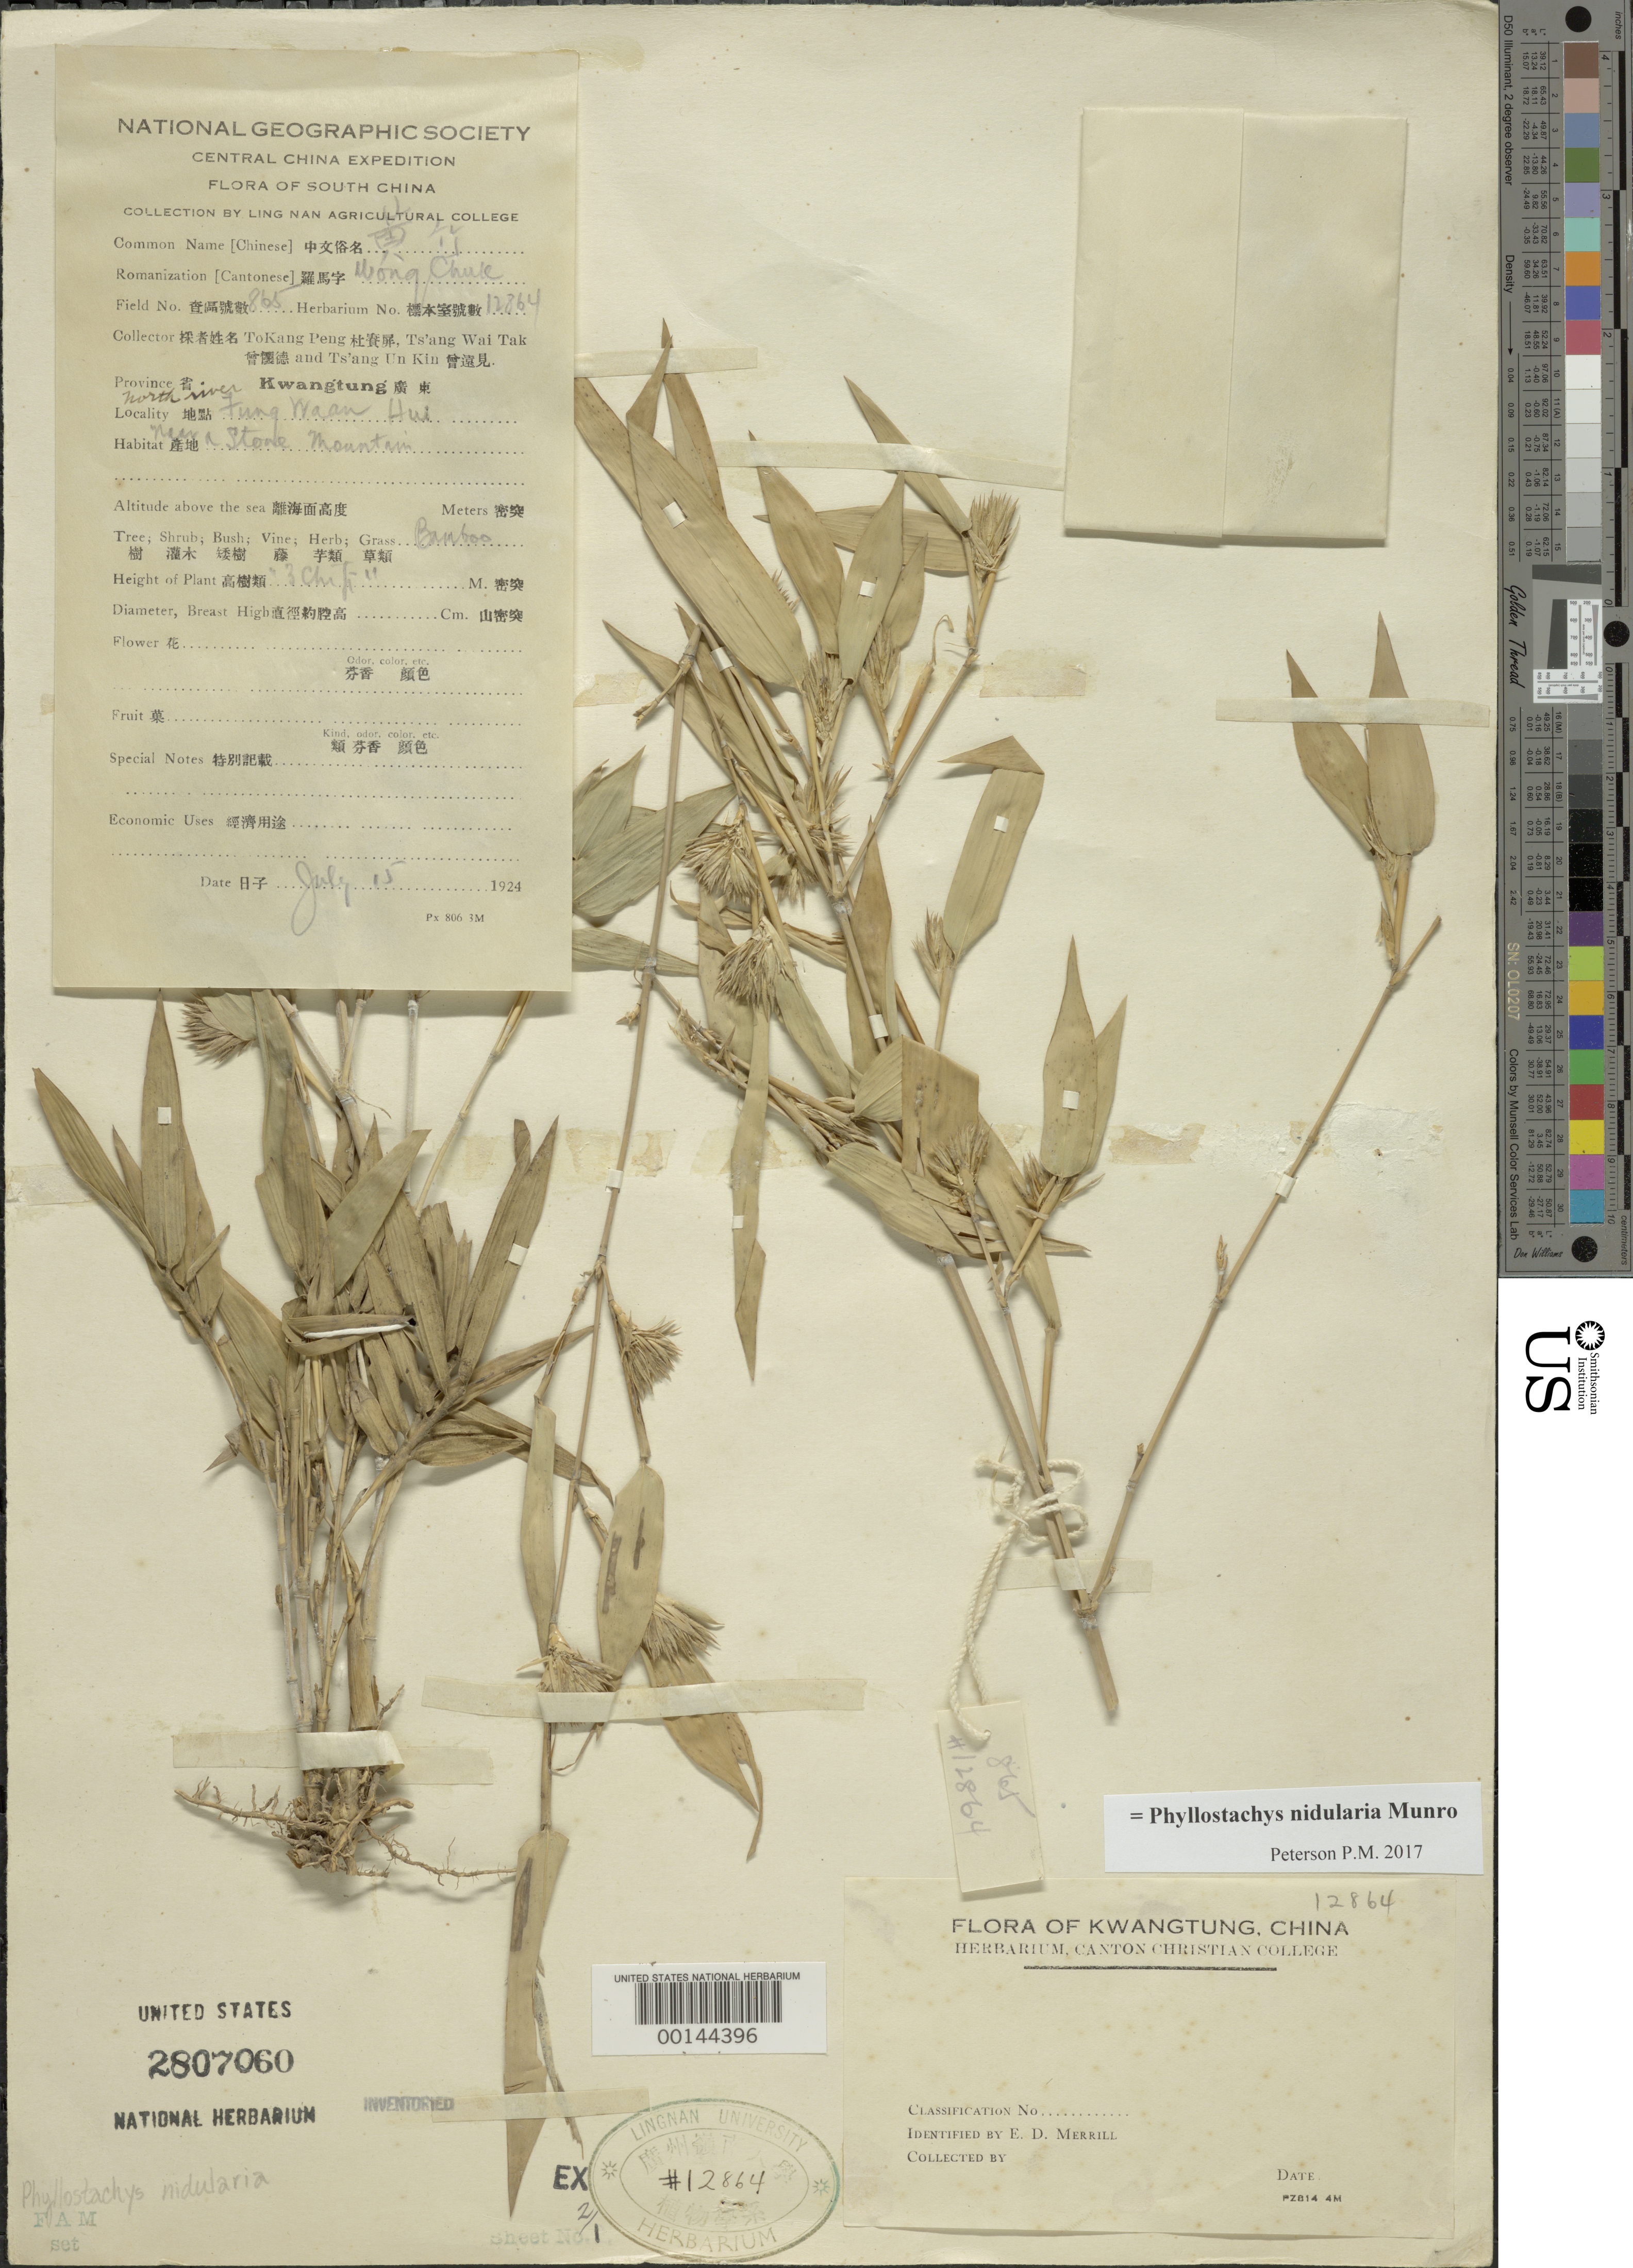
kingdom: Plantae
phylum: Tracheophyta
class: Liliopsida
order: Poales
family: Poaceae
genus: Phyllostachys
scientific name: Phyllostachys nidularia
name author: Munro ex Fenzi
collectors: W. T. Tsang & U. K. Tsang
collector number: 865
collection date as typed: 15 Jul 1924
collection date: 1924-07-15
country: China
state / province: Guangdong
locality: Fung waan hui, near stone mt.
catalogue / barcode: US 2807060